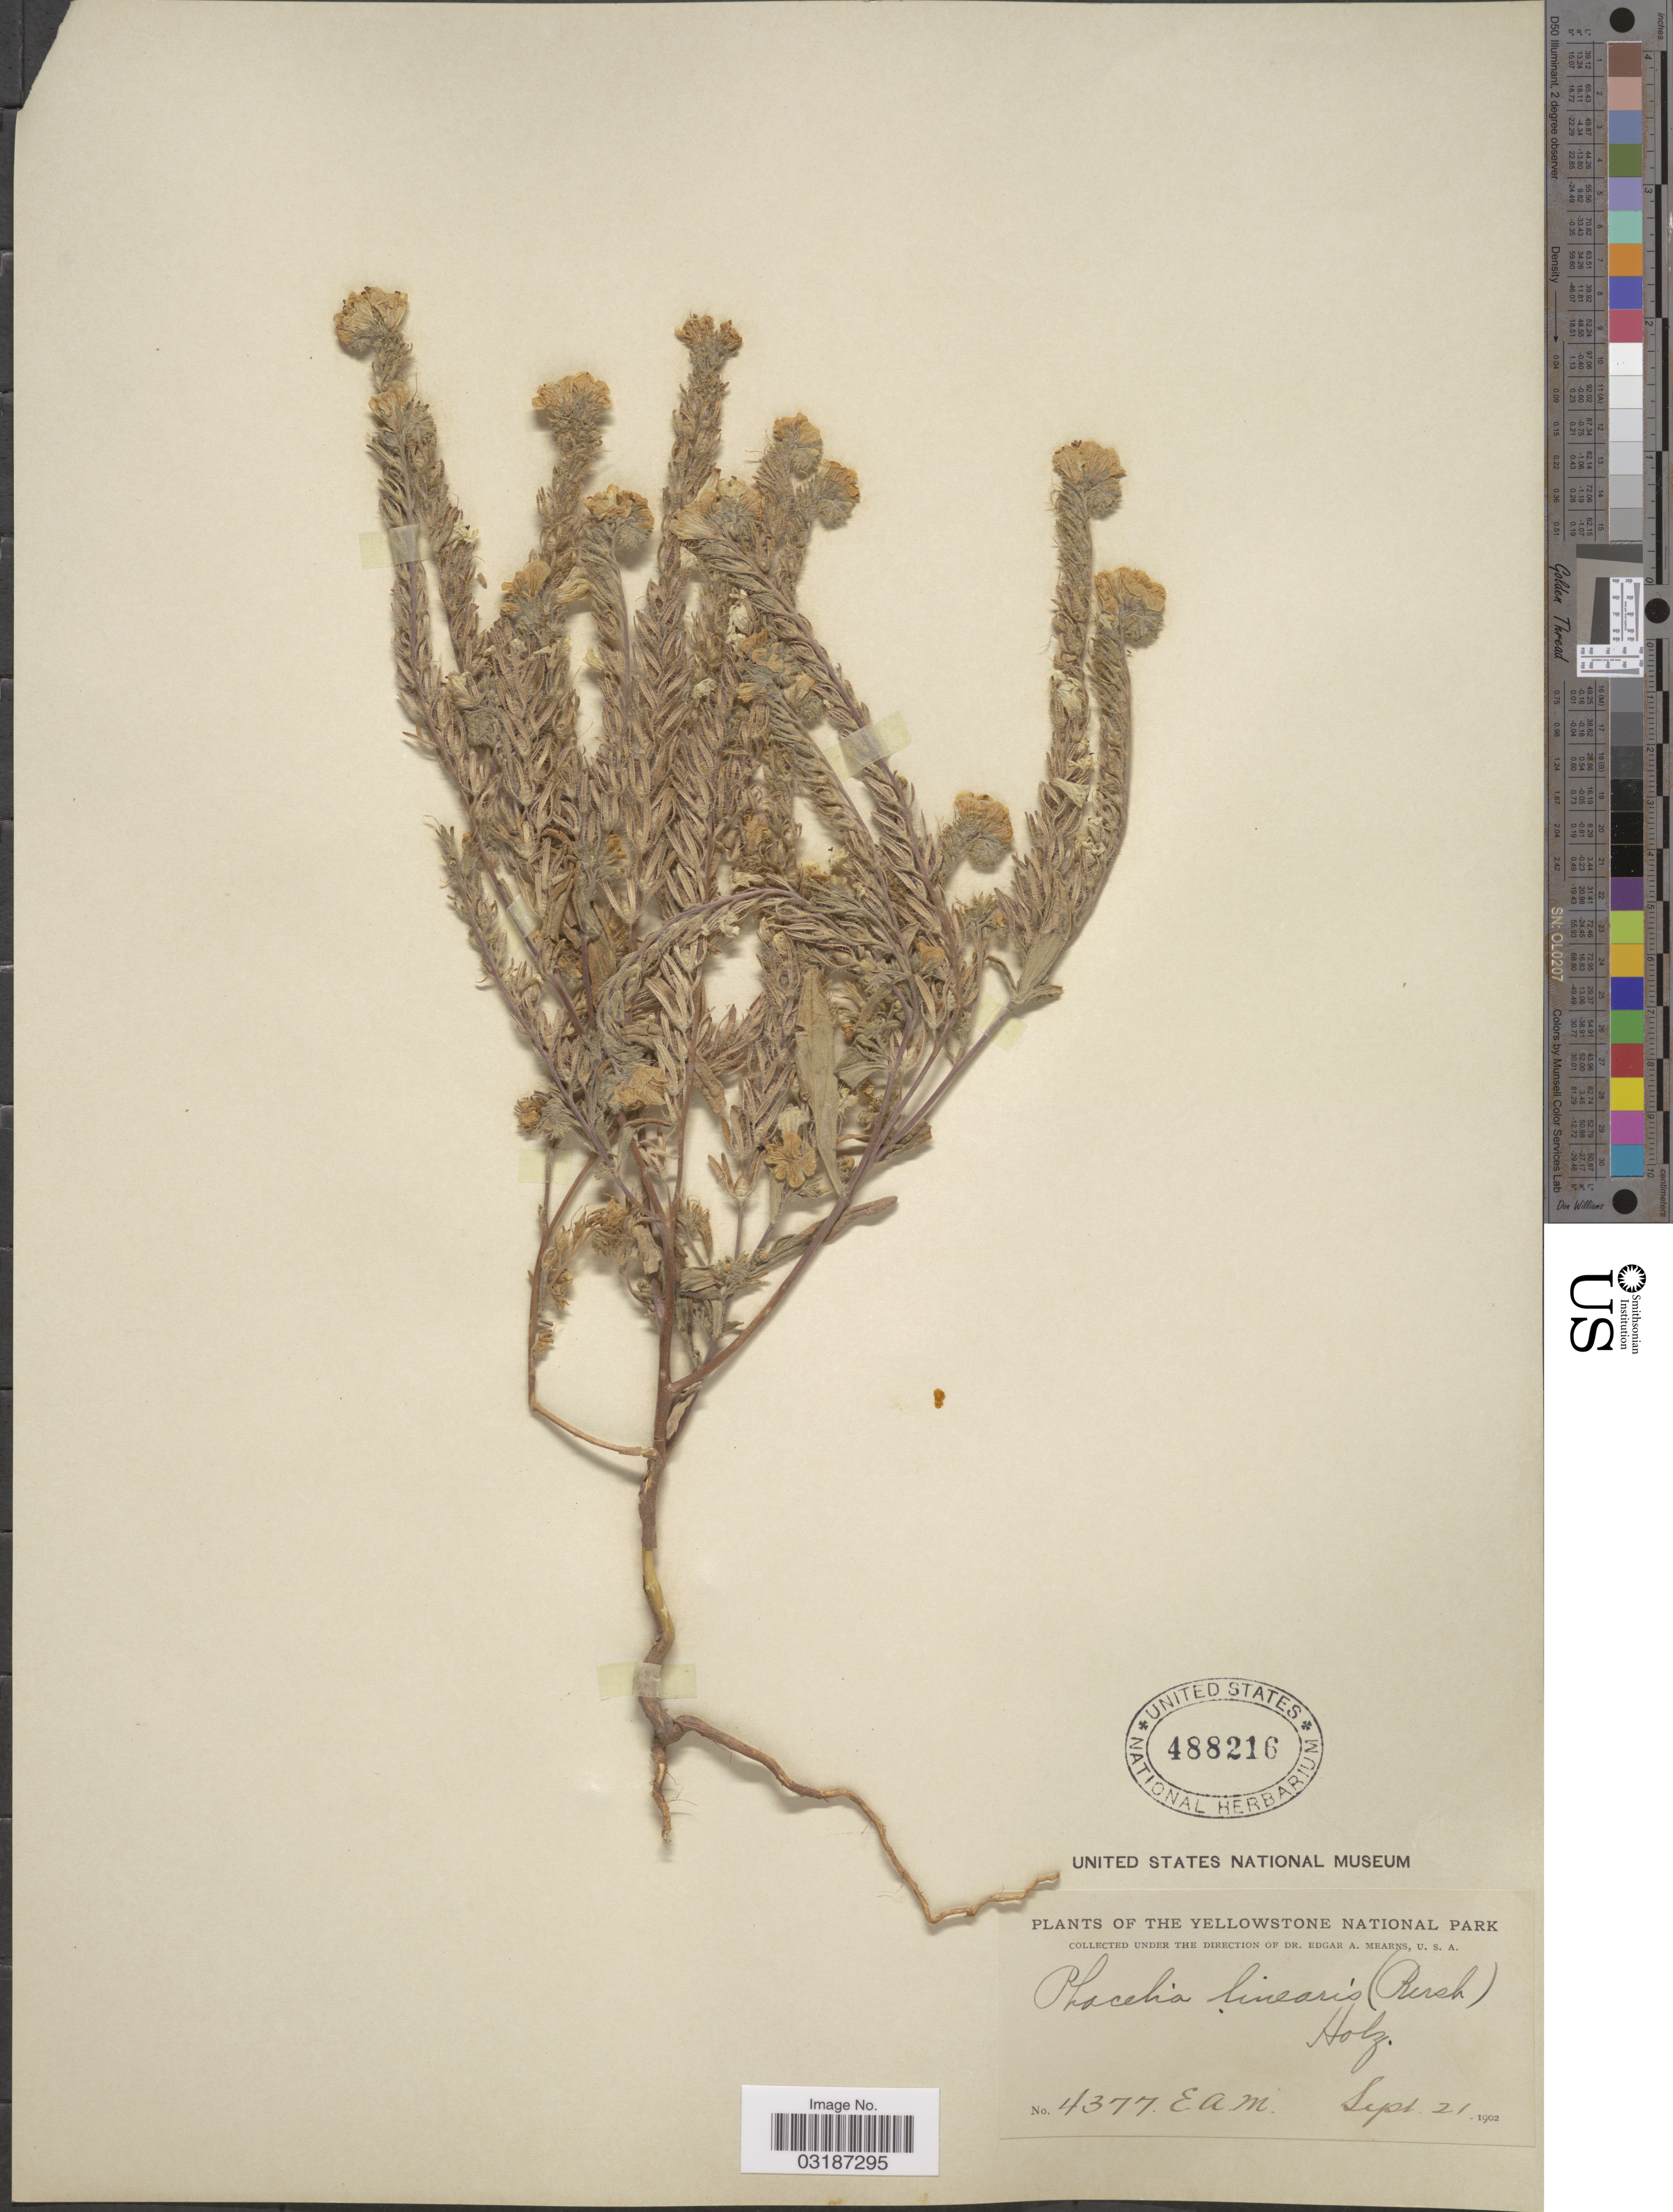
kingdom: Plantae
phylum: Tracheophyta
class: Magnoliopsida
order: Boraginales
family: Hydrophyllaceae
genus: Phacelia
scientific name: Phacelia linearis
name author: (Pursh) Holz.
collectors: E. A. Mearns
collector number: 4377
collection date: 1902-09-21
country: United States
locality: The Yellowstone National Park.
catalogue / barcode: US 488216